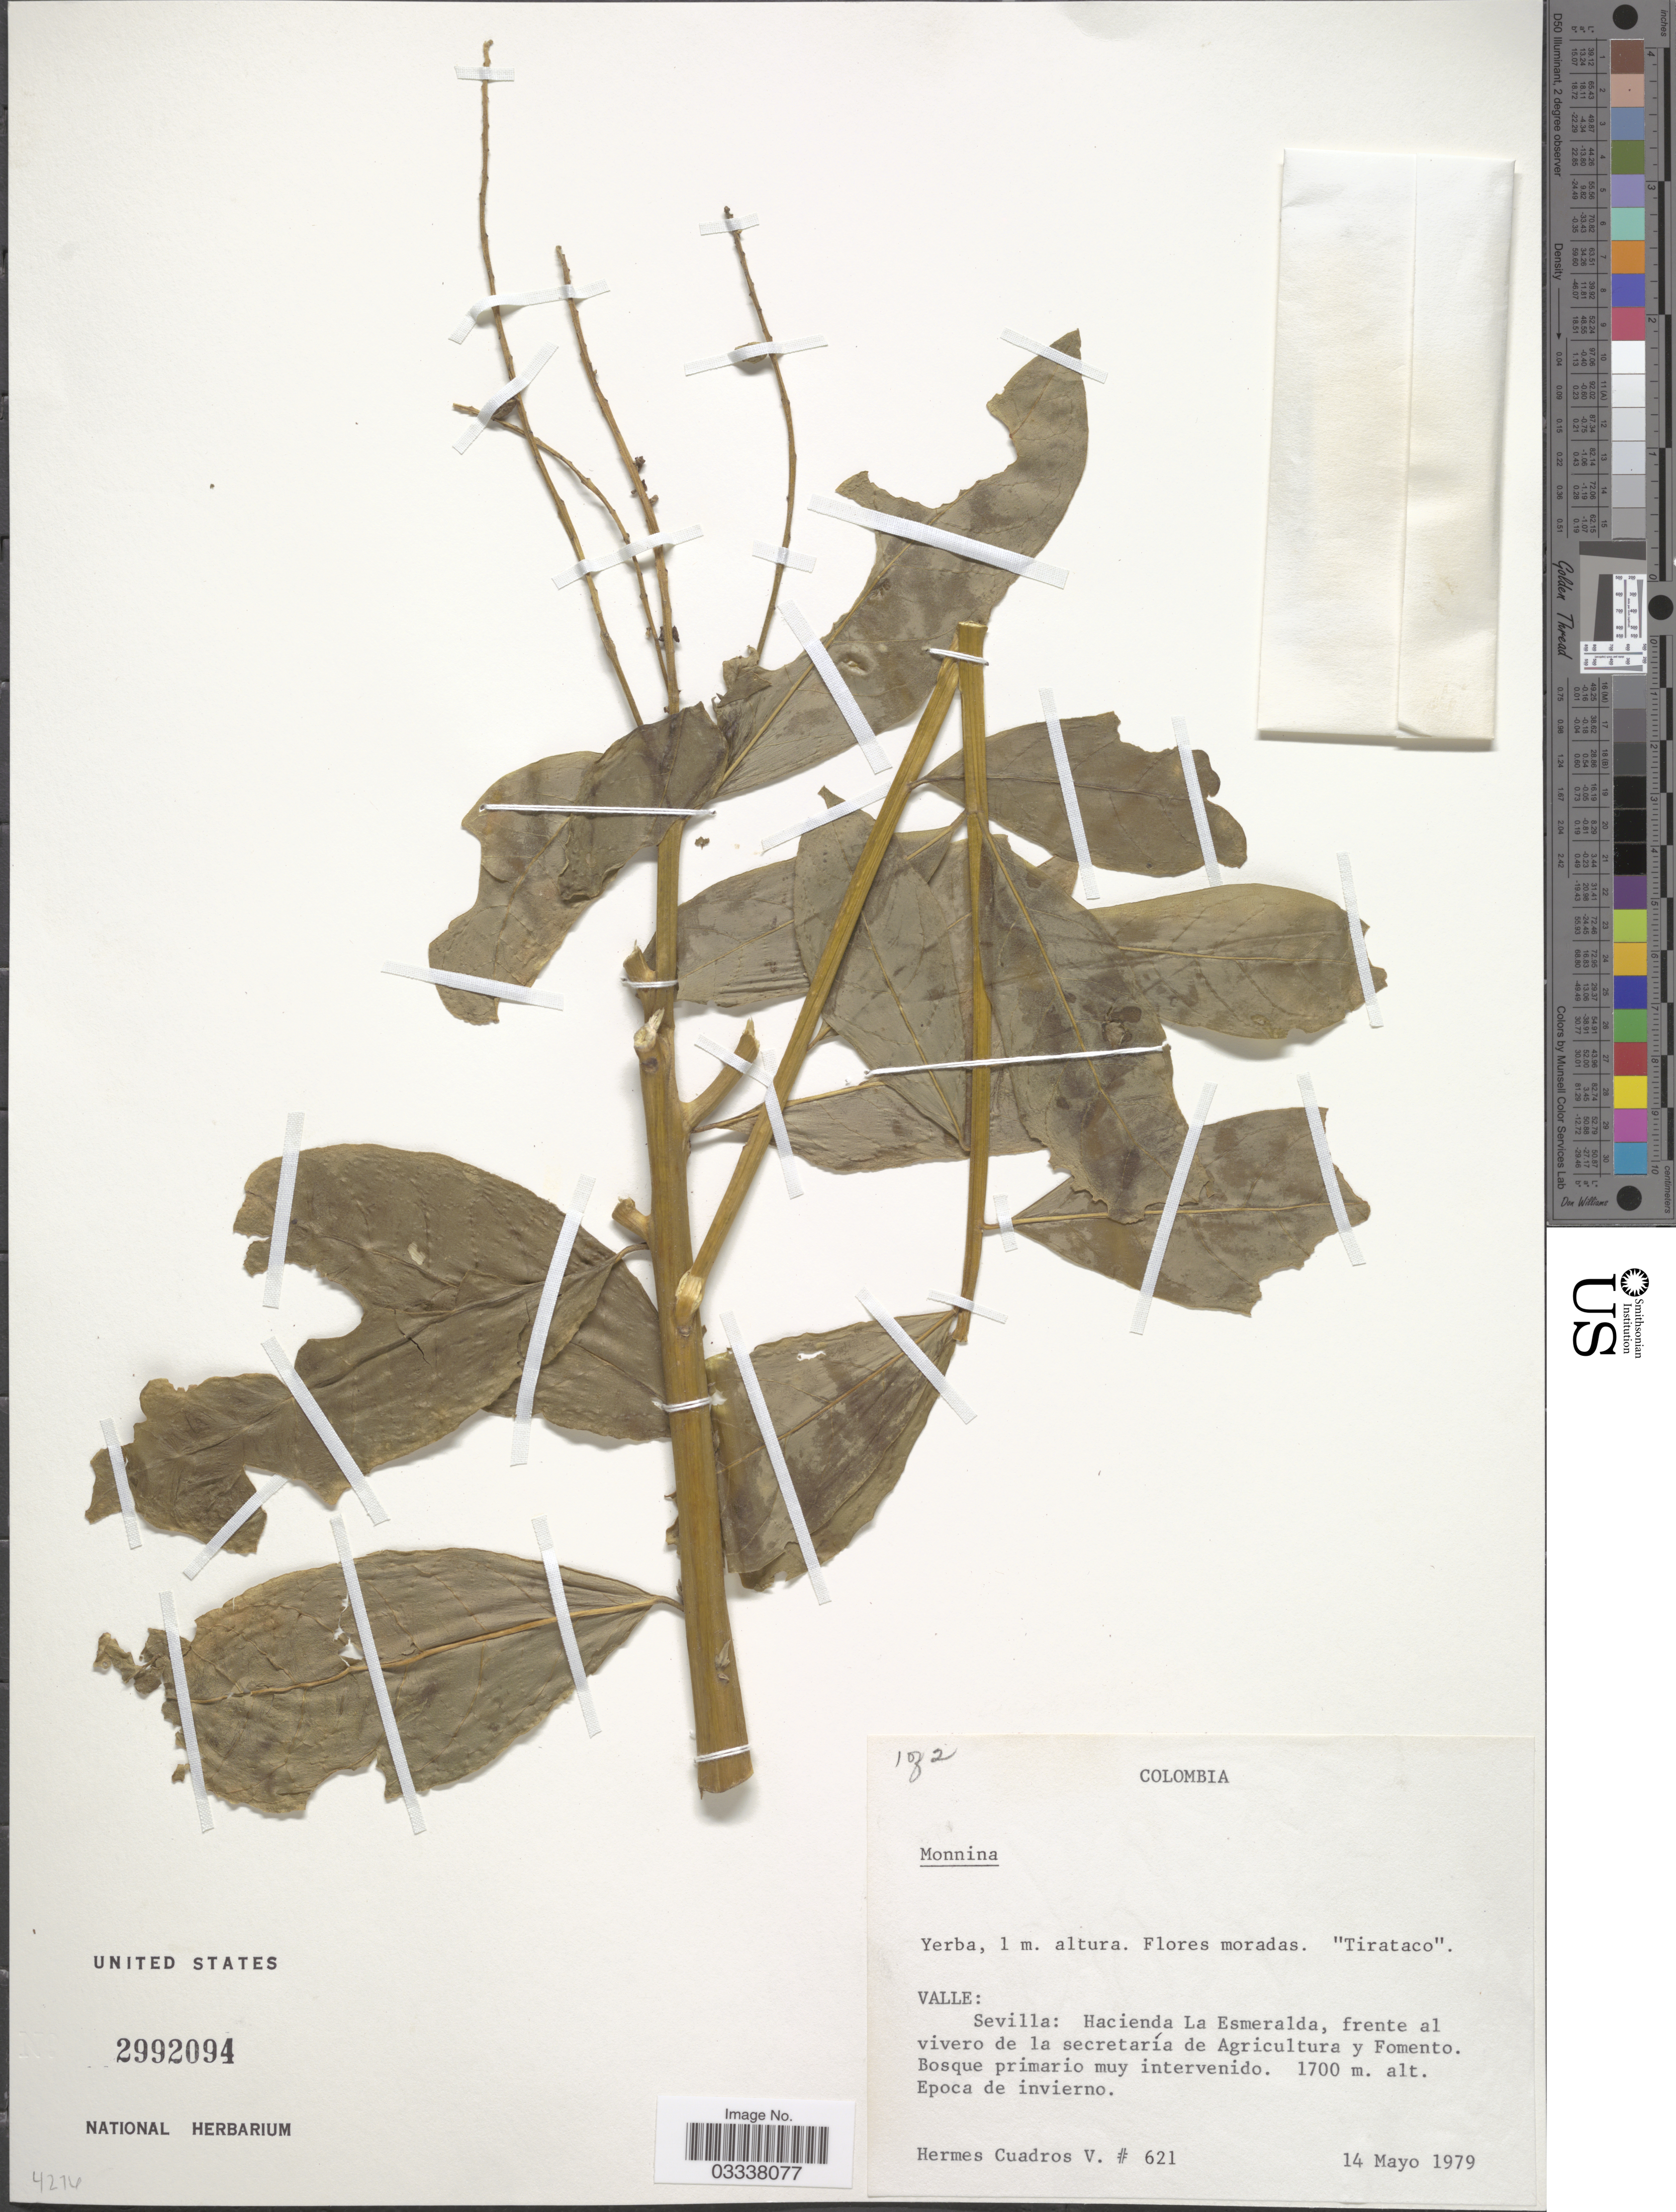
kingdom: Plantae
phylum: Tracheophyta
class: Magnoliopsida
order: Fabales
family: Polygalaceae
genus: Monnina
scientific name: Monnina sp.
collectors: H. Cuadros V.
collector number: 621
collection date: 1979-05-14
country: Colombia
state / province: Valle del Cauca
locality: Sevilla: Hacienda La Esmeralda, frente el vivero de la secretaría de Agricultura y Fomento.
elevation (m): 1700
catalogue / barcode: US 2992094